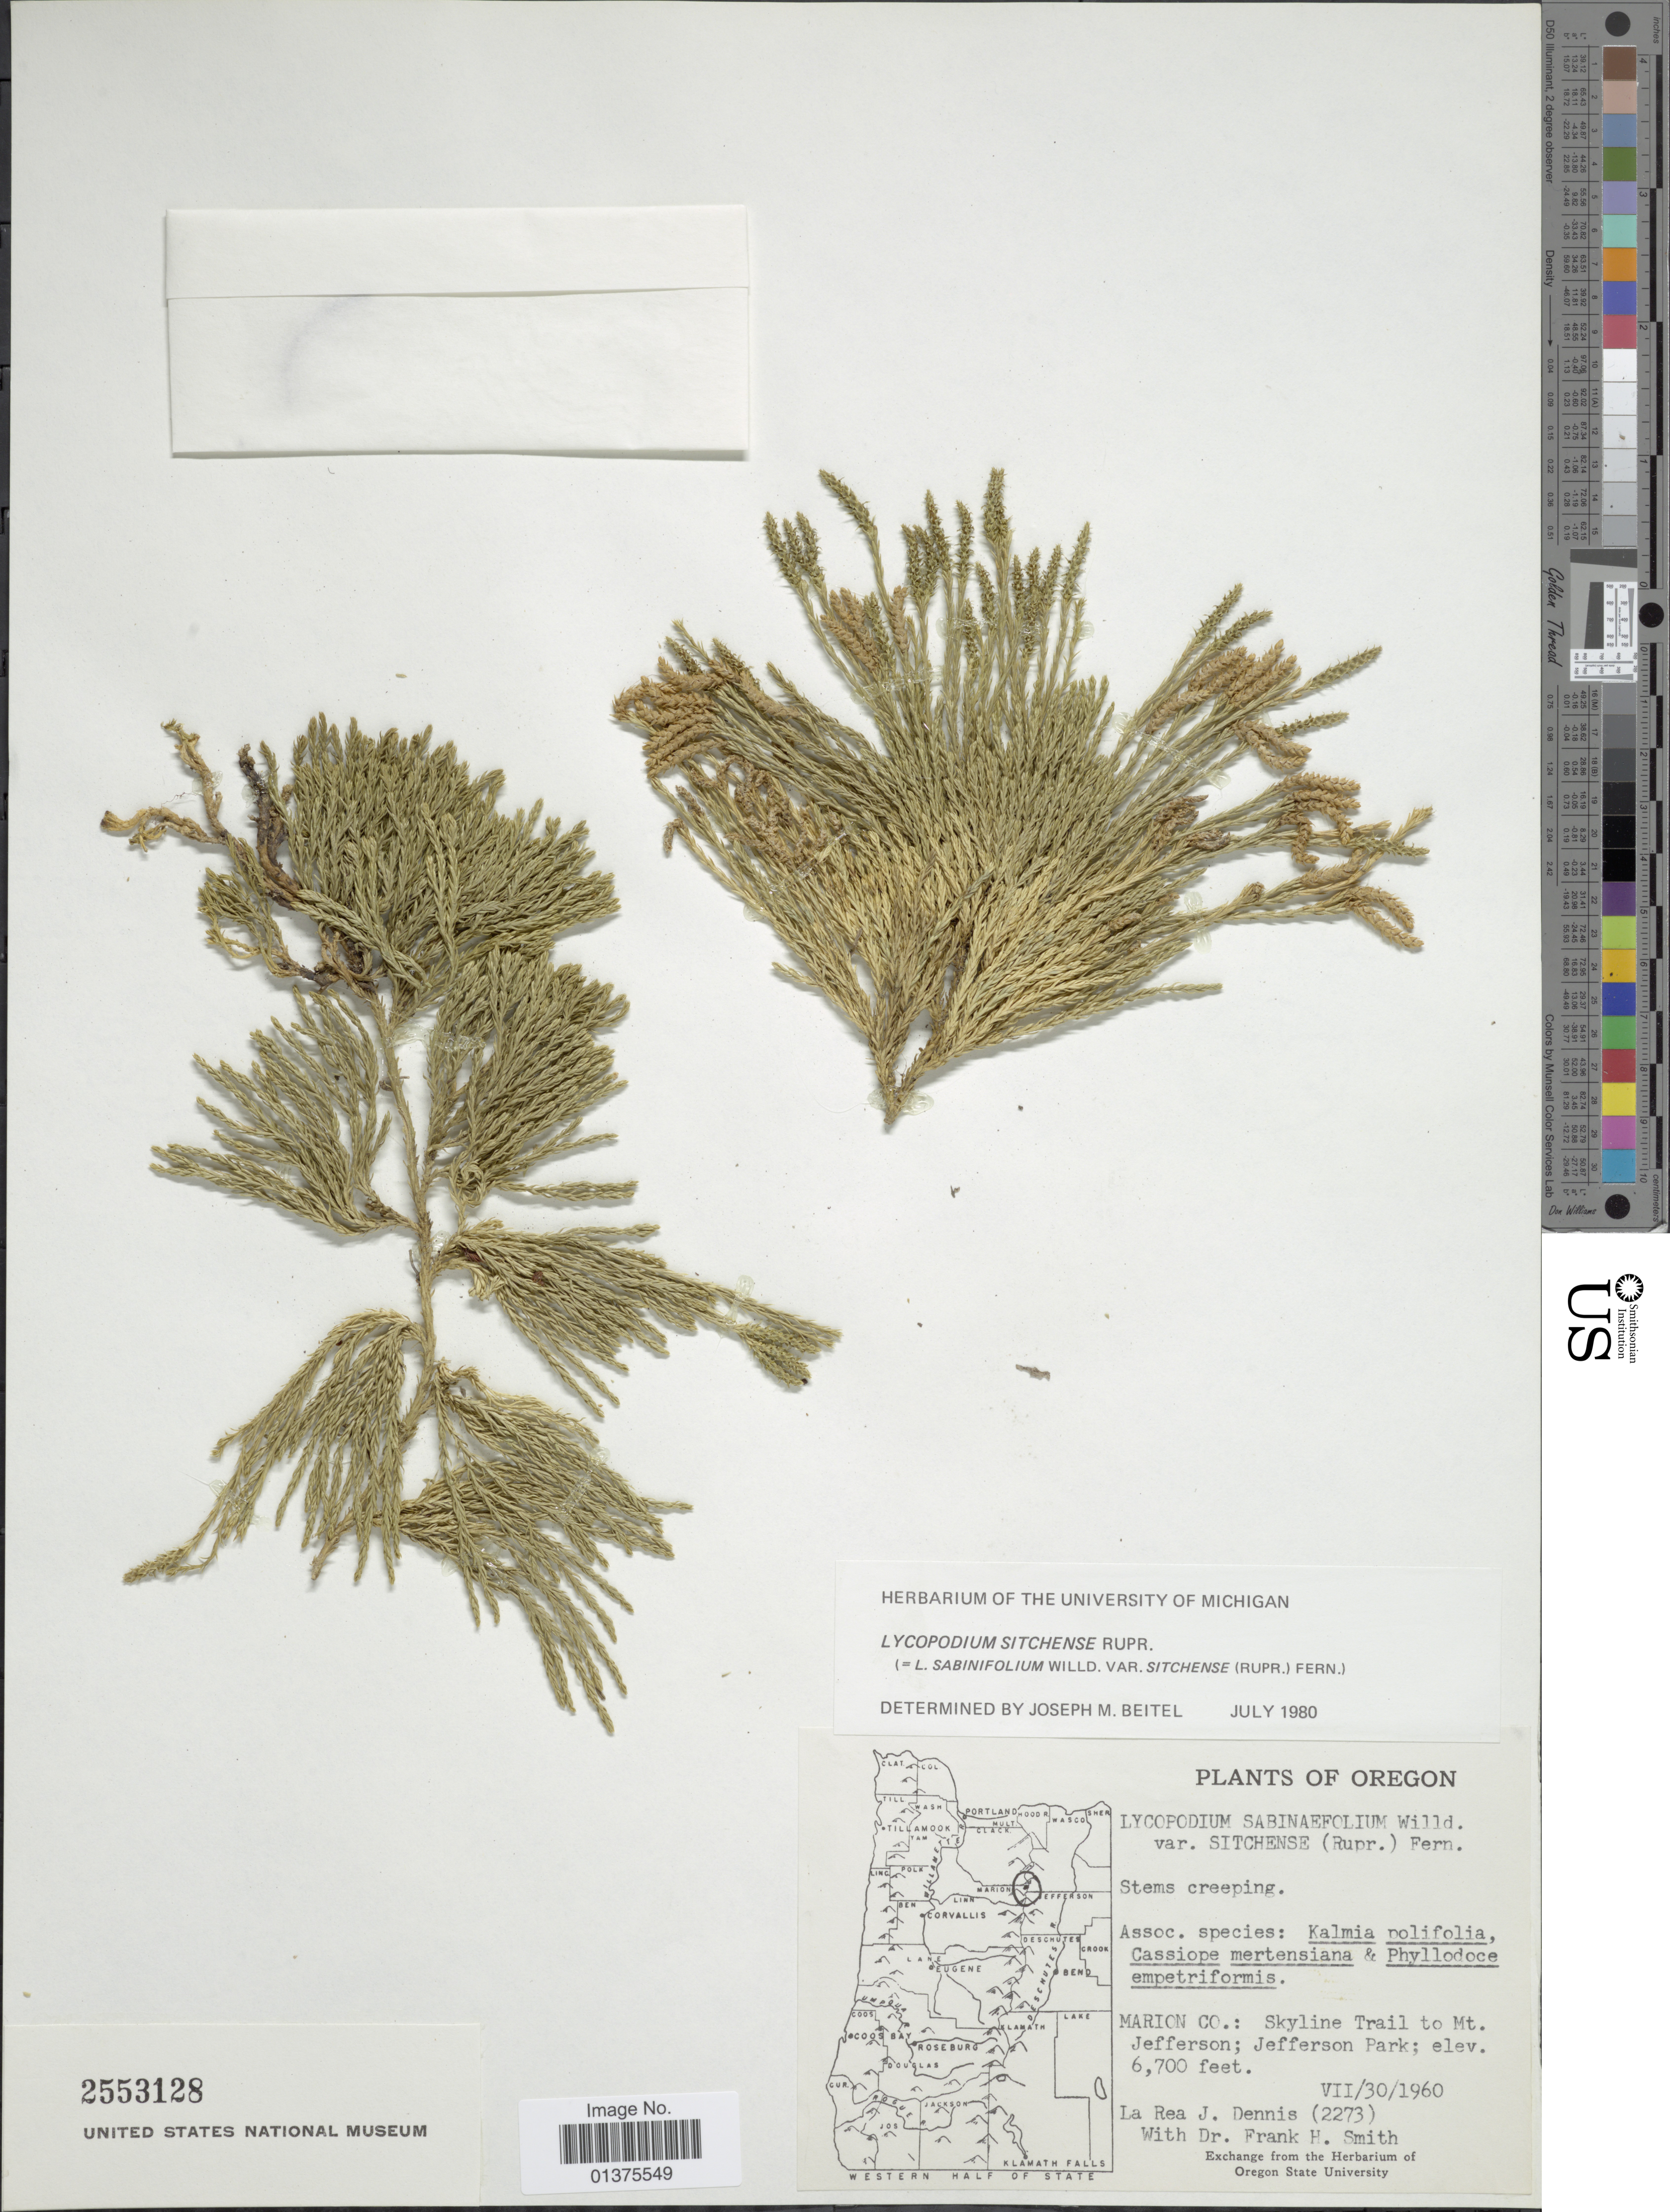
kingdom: Plantae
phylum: Tracheophyta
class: Lycopodiopsida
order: Lycopodiales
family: Lycopodiaceae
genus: Diphasiastrum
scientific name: Diphasiastrum sitchense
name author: (Rupr.) Holub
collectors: L. Dennis & F. Smith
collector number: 2273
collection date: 1960-07-30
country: United States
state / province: Oregon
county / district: Marion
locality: Marion Co.: Skyline Trail to Mt. Jefferson; Jefferson Park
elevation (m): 2042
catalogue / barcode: US 2553128